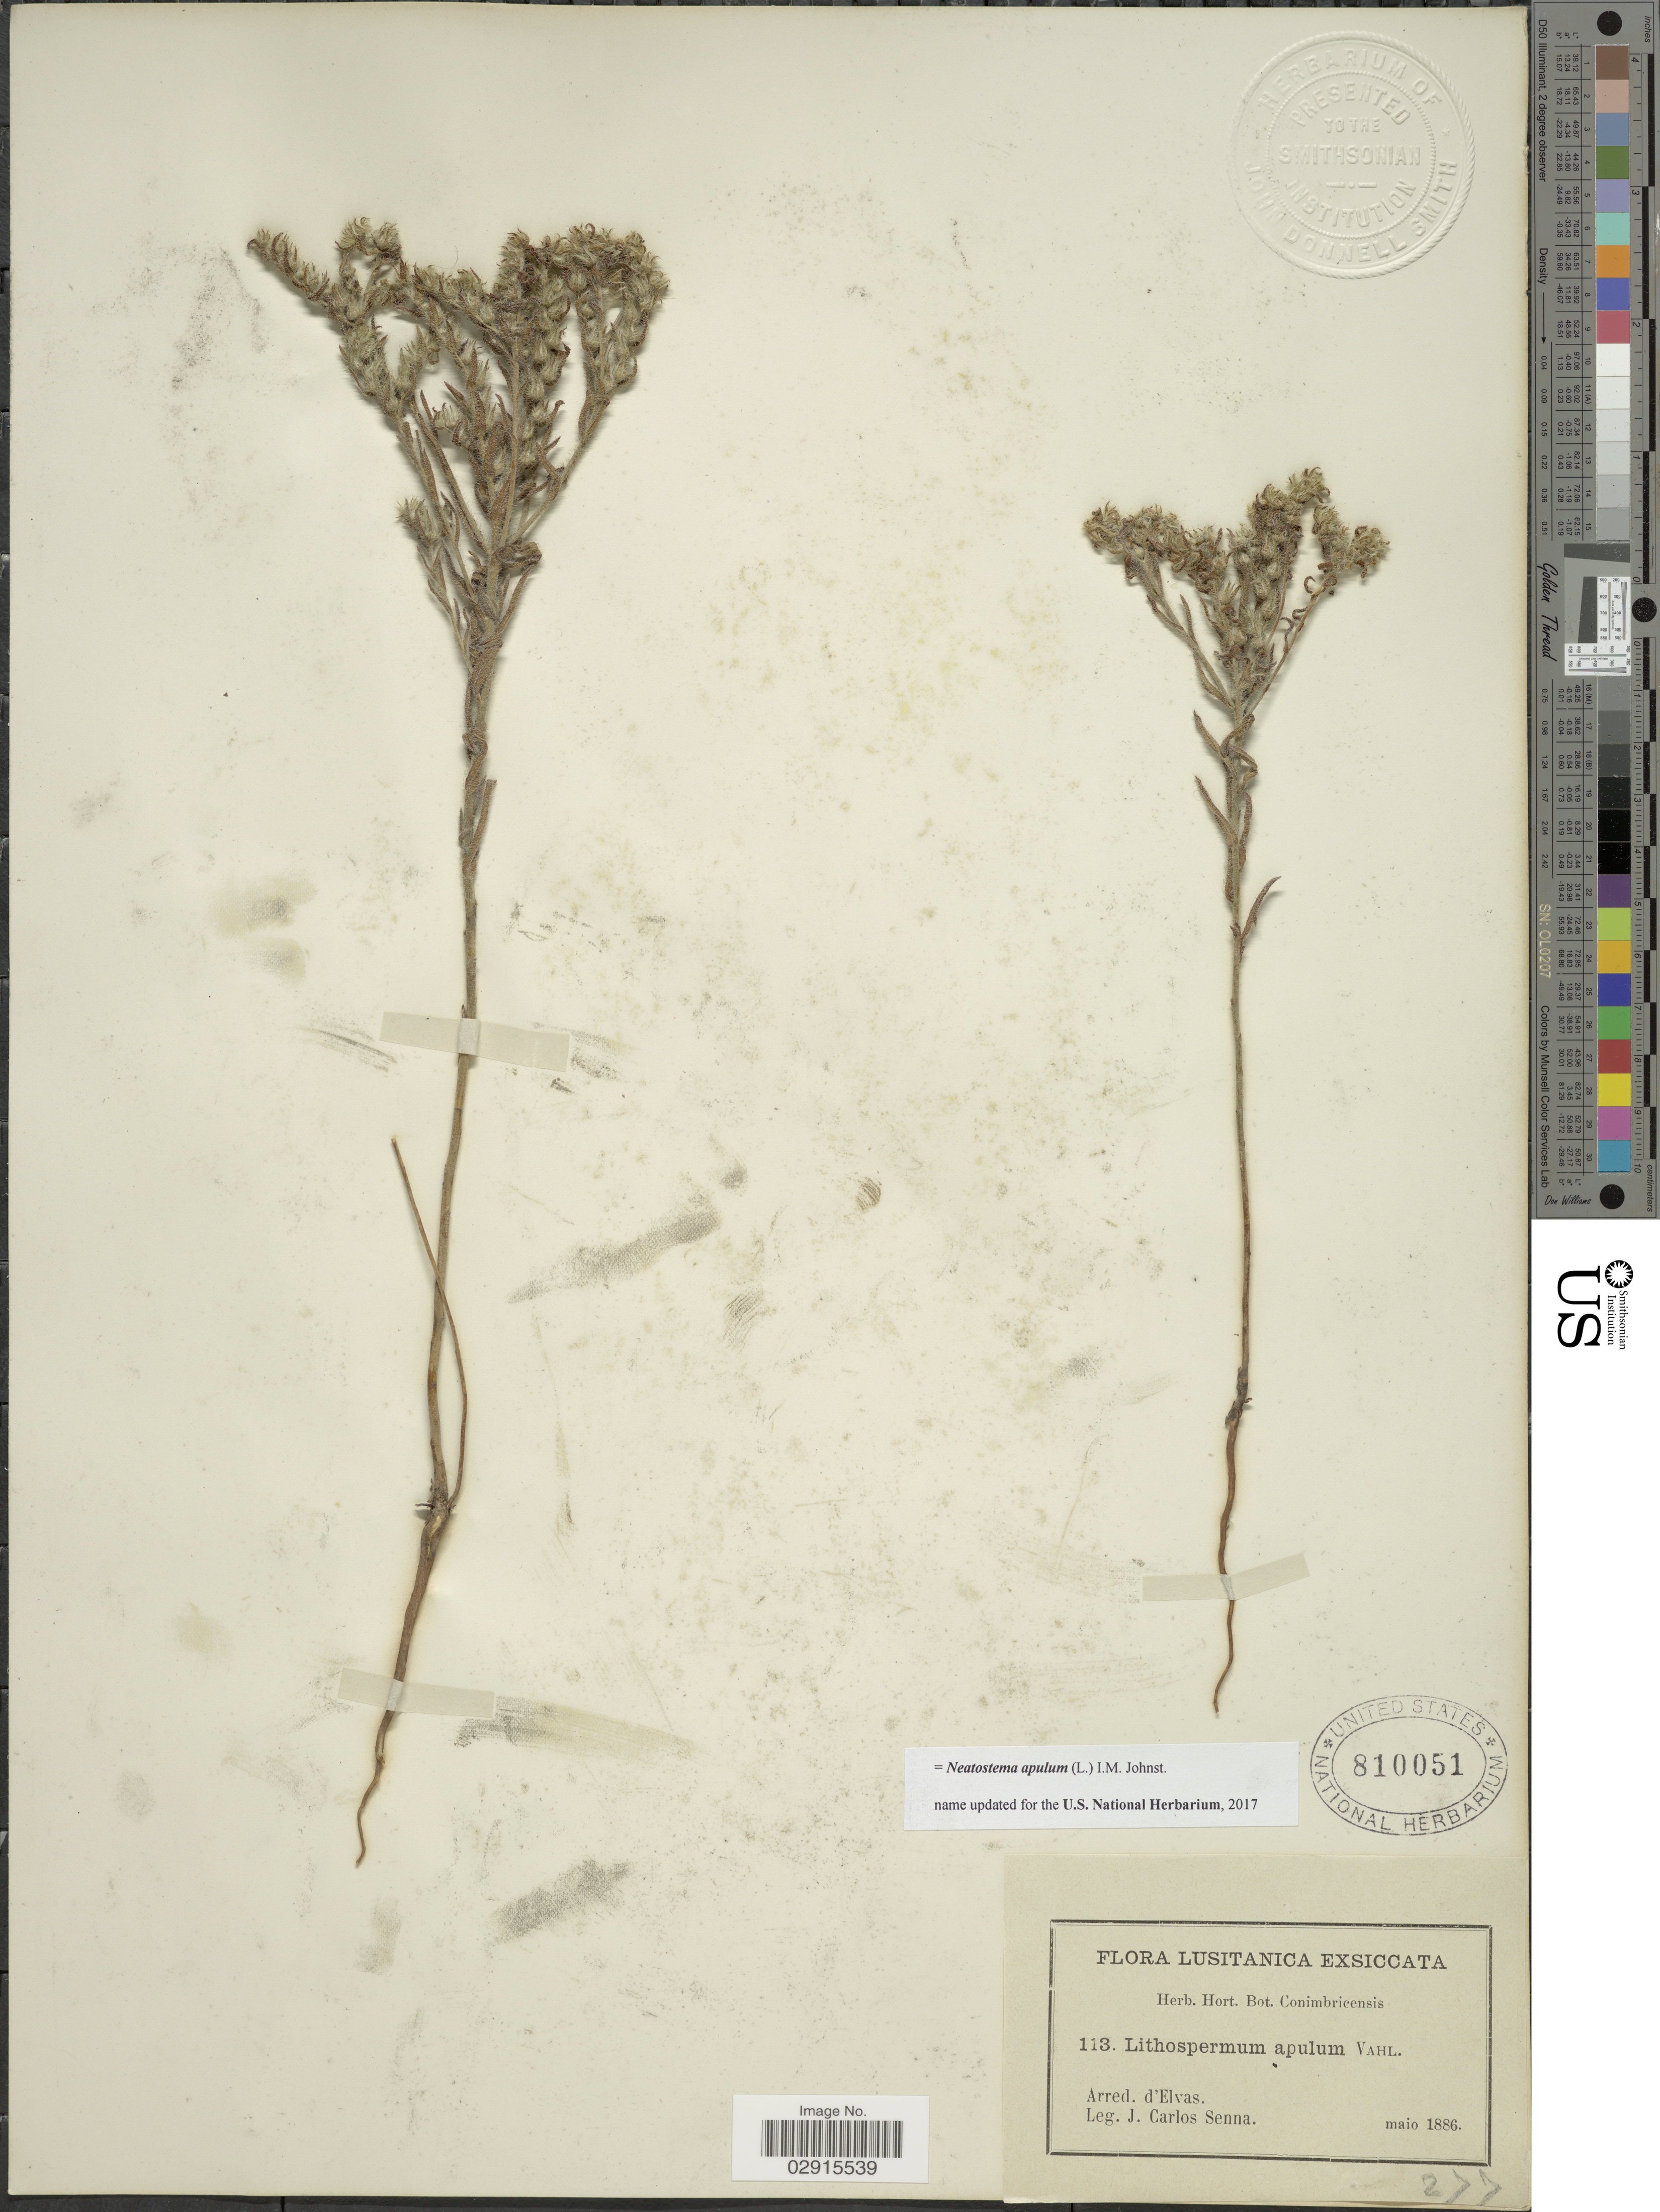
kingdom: Plantae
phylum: Tracheophyta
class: Magnoliopsida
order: Boraginales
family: Boraginaceae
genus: Neatostema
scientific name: Neatostema apulum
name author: (L.) I.M. Johnst.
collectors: J. Senna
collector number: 113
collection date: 1886-05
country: Portugal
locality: Lusitanica, Arred. d'Elvas.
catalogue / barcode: US 810051